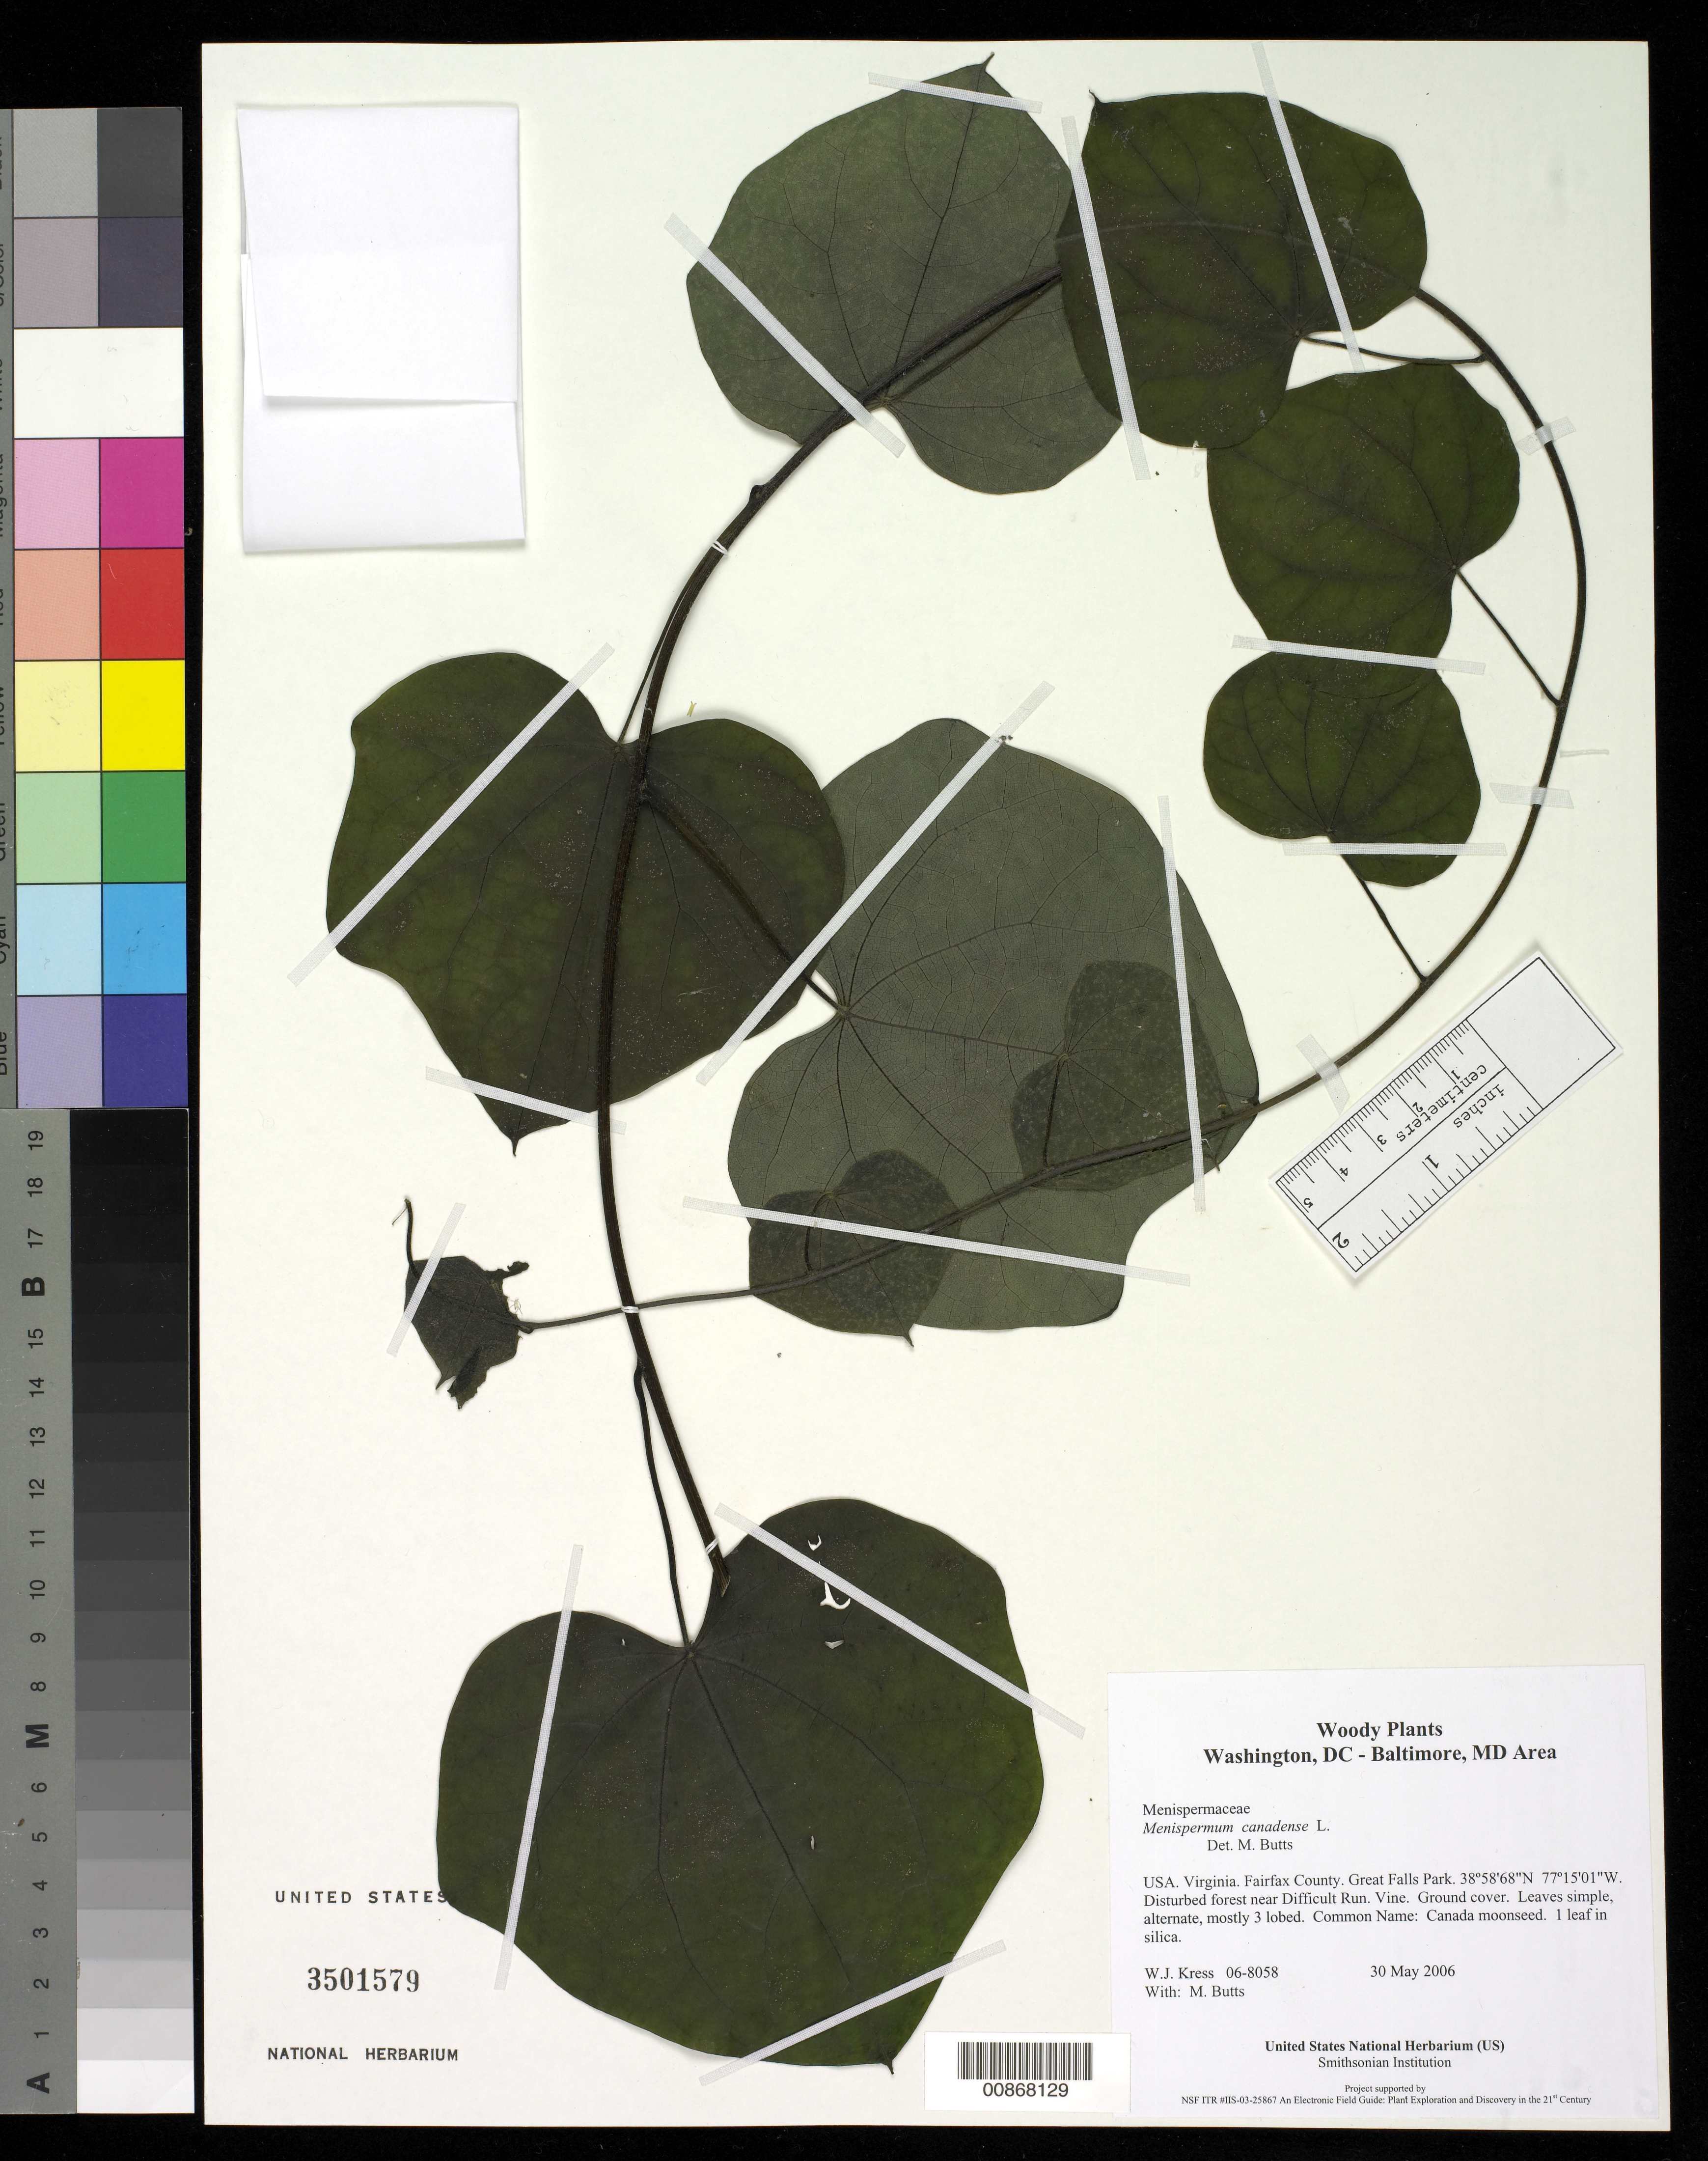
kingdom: Plantae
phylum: Tracheophyta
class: Magnoliopsida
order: Ranunculales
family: Menispermaceae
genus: Menispermum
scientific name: Menispermum canadense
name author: L.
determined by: Butts, M. B.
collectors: W. J. Kress & M. B. Butts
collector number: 06-8058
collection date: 2006-05-30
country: United States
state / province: Virginia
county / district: Fairfax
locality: Great Falls Park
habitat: Disturbed forest near Difficult Run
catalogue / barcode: US 3501579